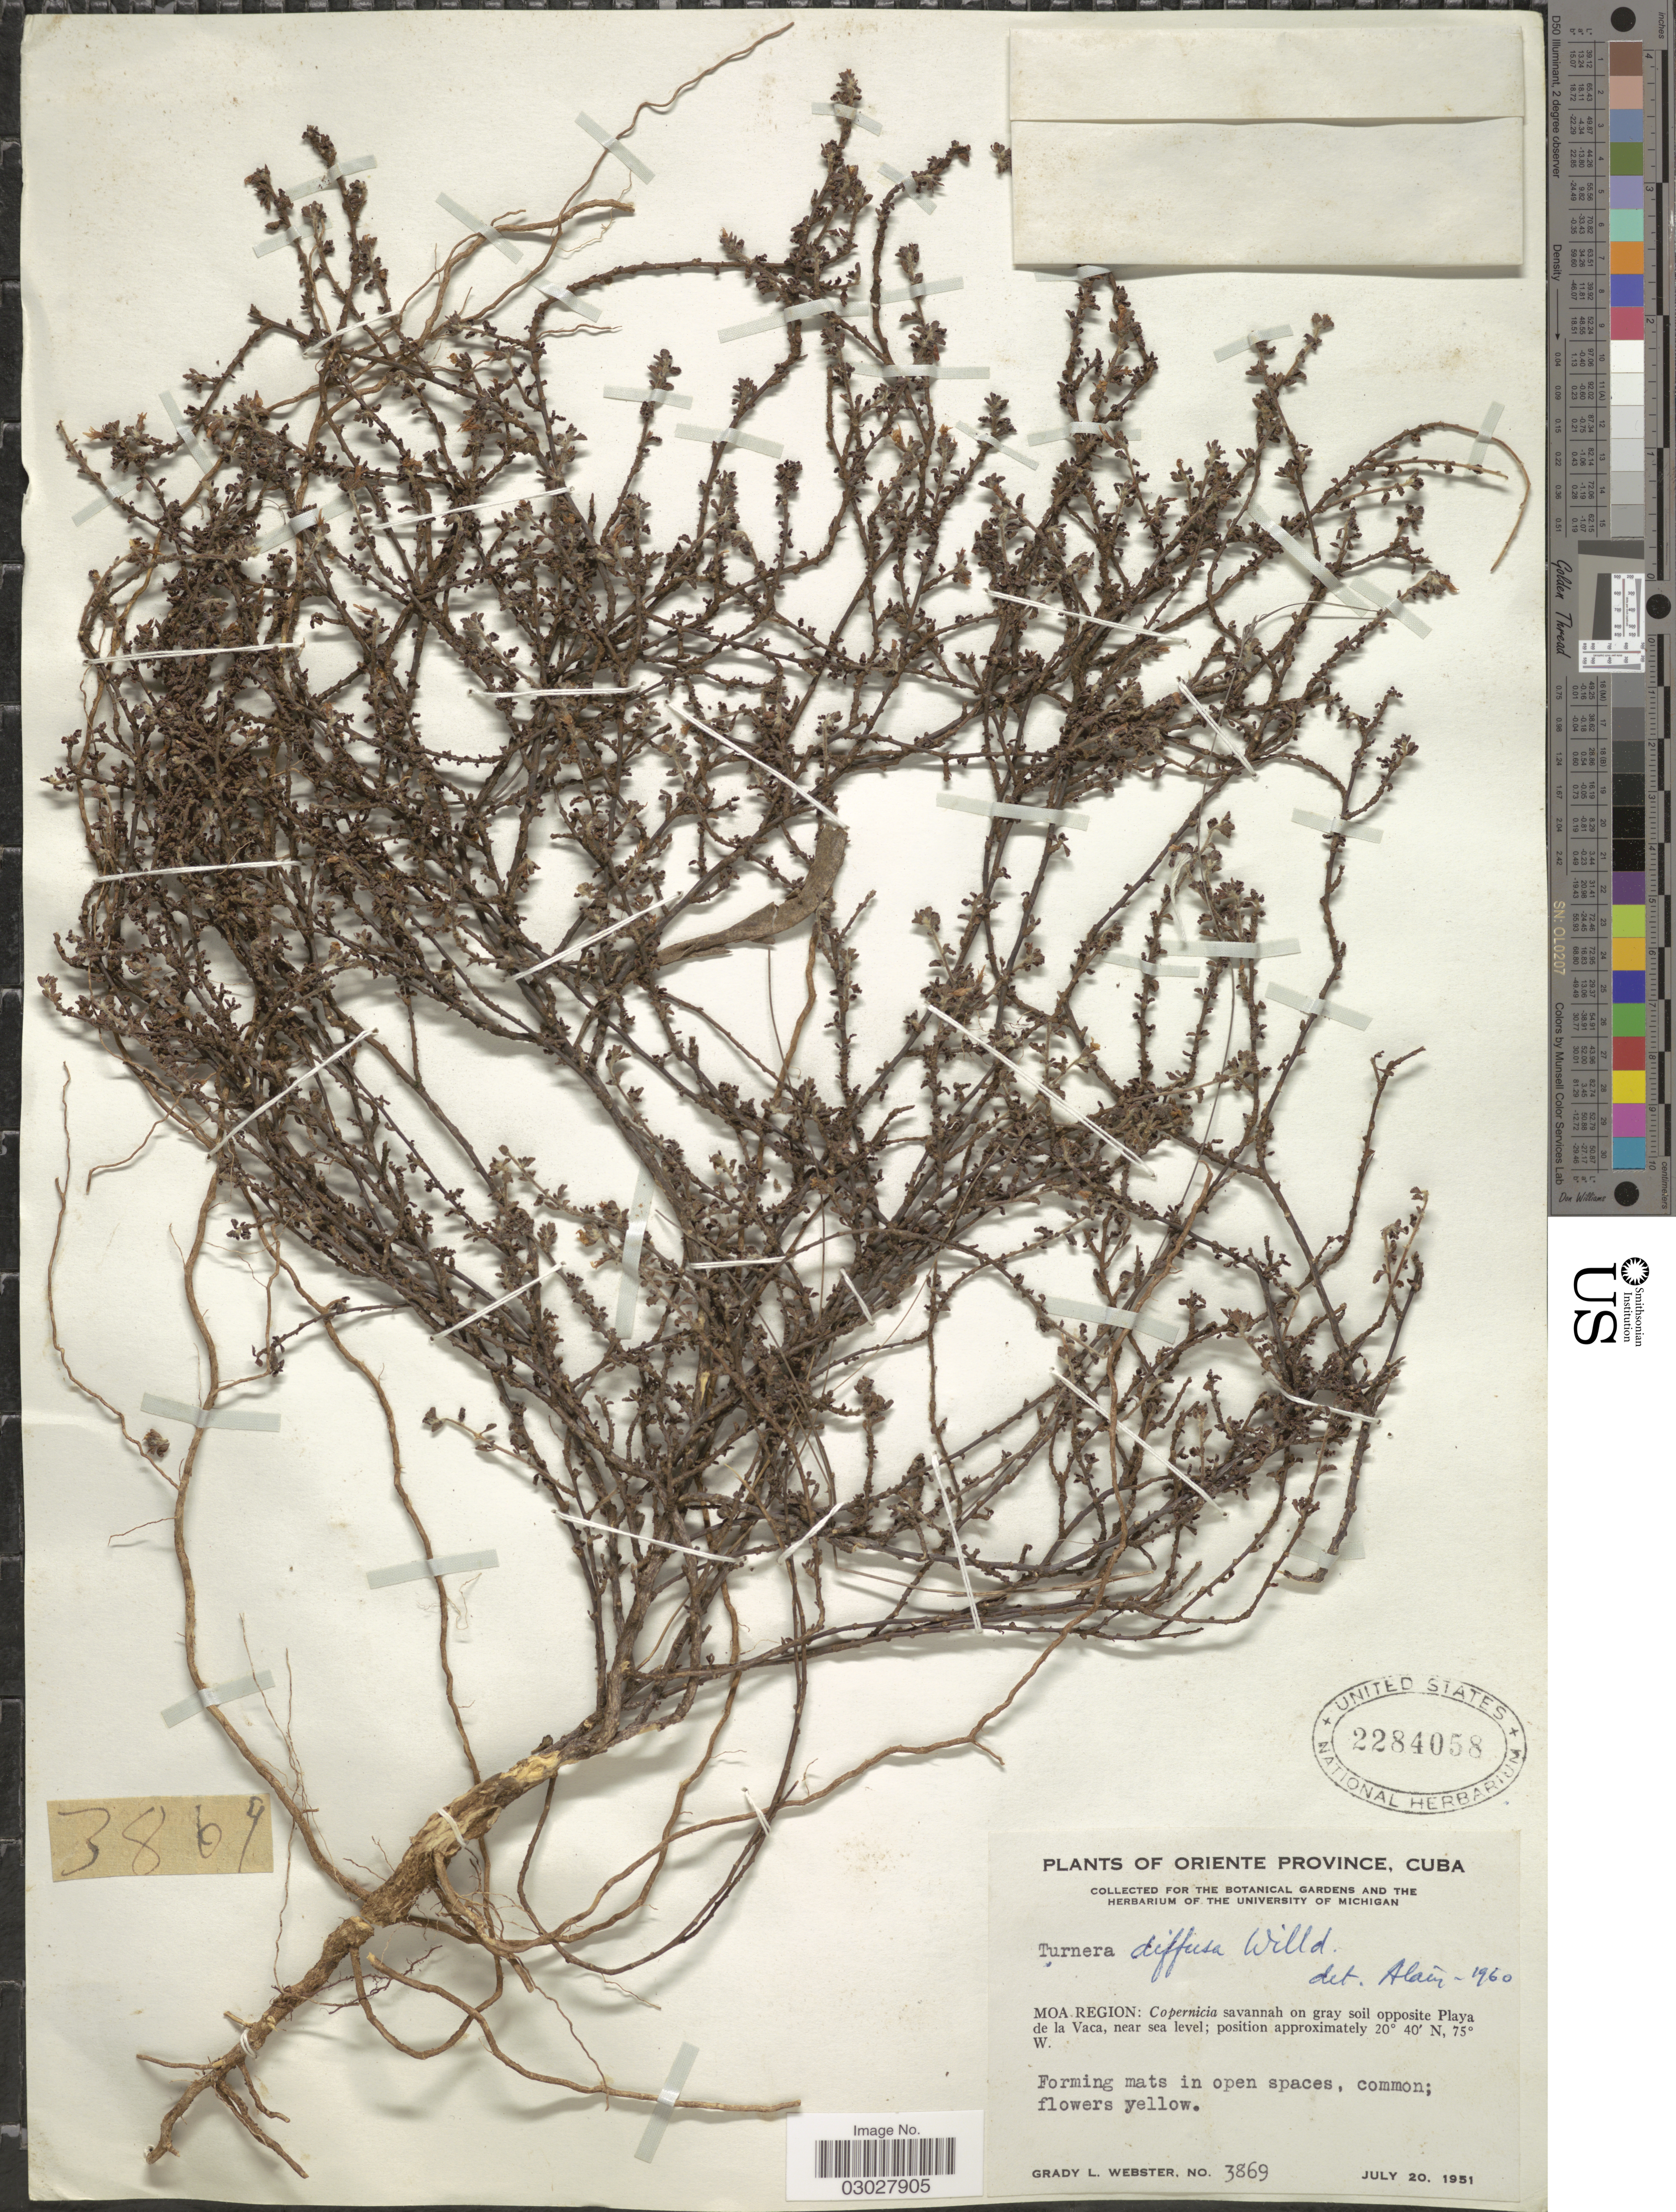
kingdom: Plantae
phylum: Tracheophyta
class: Magnoliopsida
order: Malpighiales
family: Turneraceae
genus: Turnera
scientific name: Turnera diffusa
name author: Willd. ex Schult.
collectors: G. L. Webster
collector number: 3869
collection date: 1951-07-20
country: Cuba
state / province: Oriente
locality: Moa Region: opposite de la Vaca.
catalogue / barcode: US 2284058